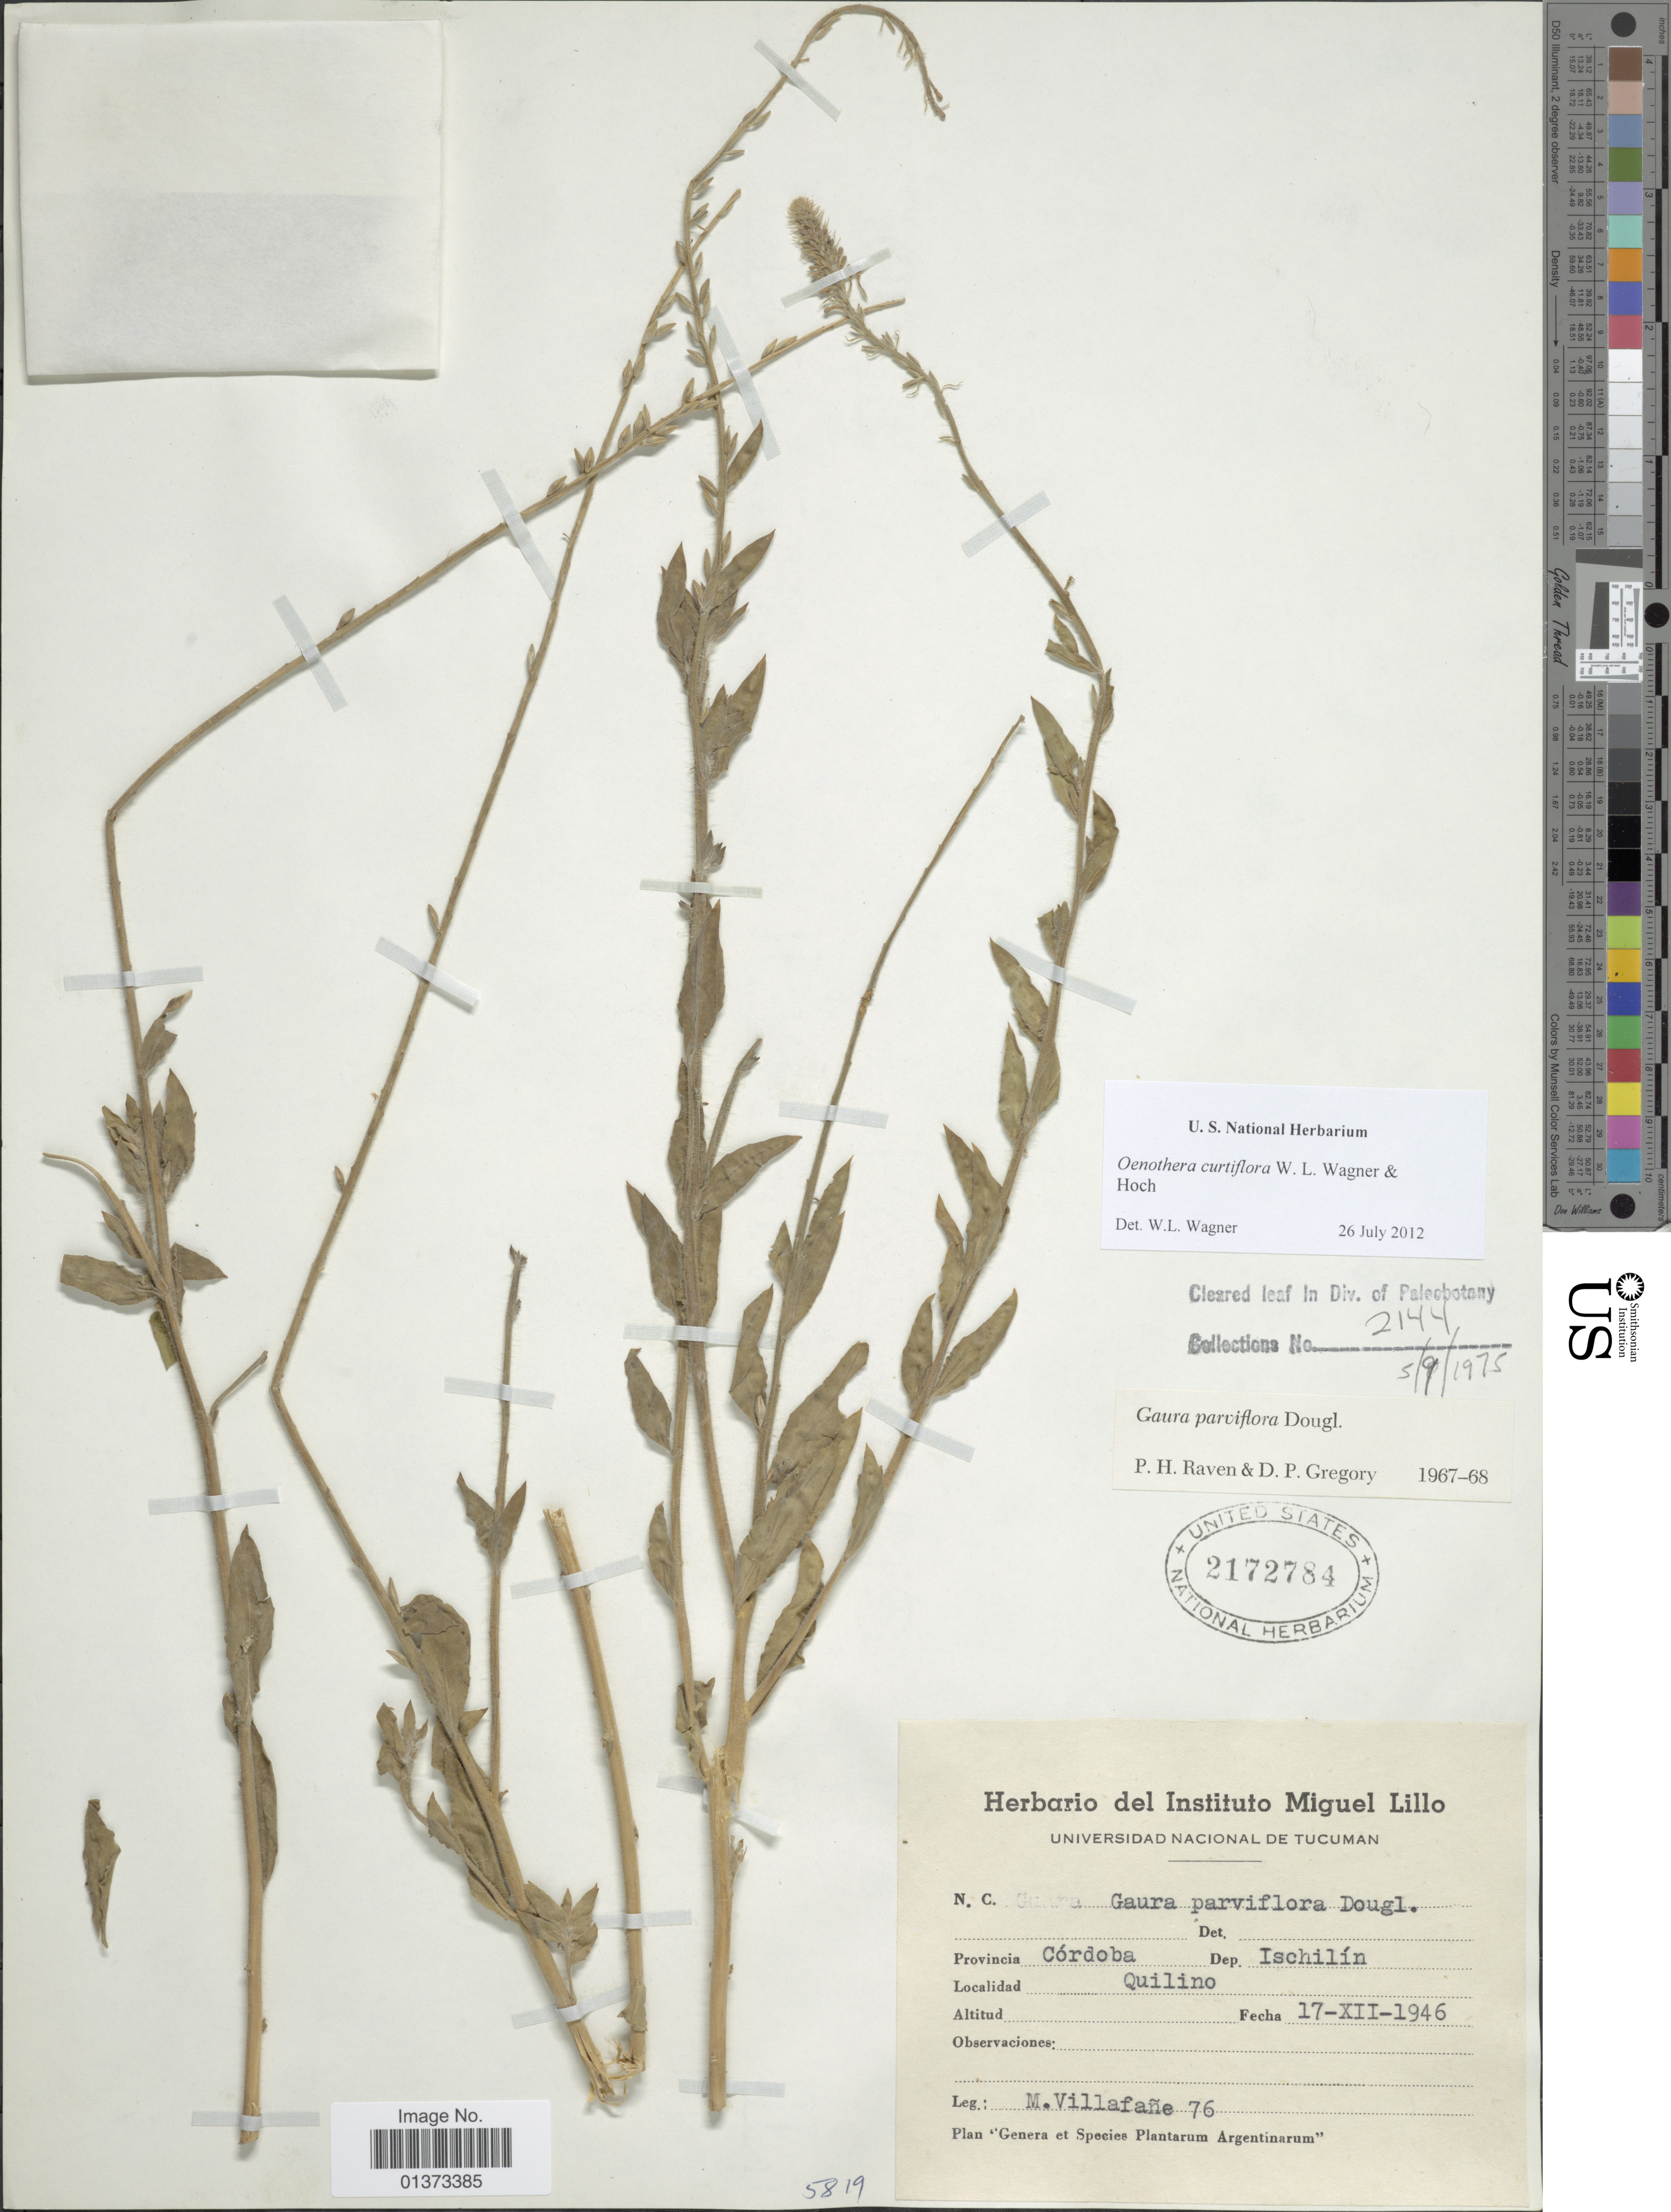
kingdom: Plantae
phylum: Tracheophyta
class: Magnoliopsida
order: Myrtales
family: Onagraceae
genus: Oenothera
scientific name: Oenothera curtiflora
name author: W.L. Wagner & Hoch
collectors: M. Villafane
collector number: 76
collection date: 1946-12-17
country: Colombia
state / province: Córdoba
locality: Dep. Ischilín, Quilino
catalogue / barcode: US 2172784